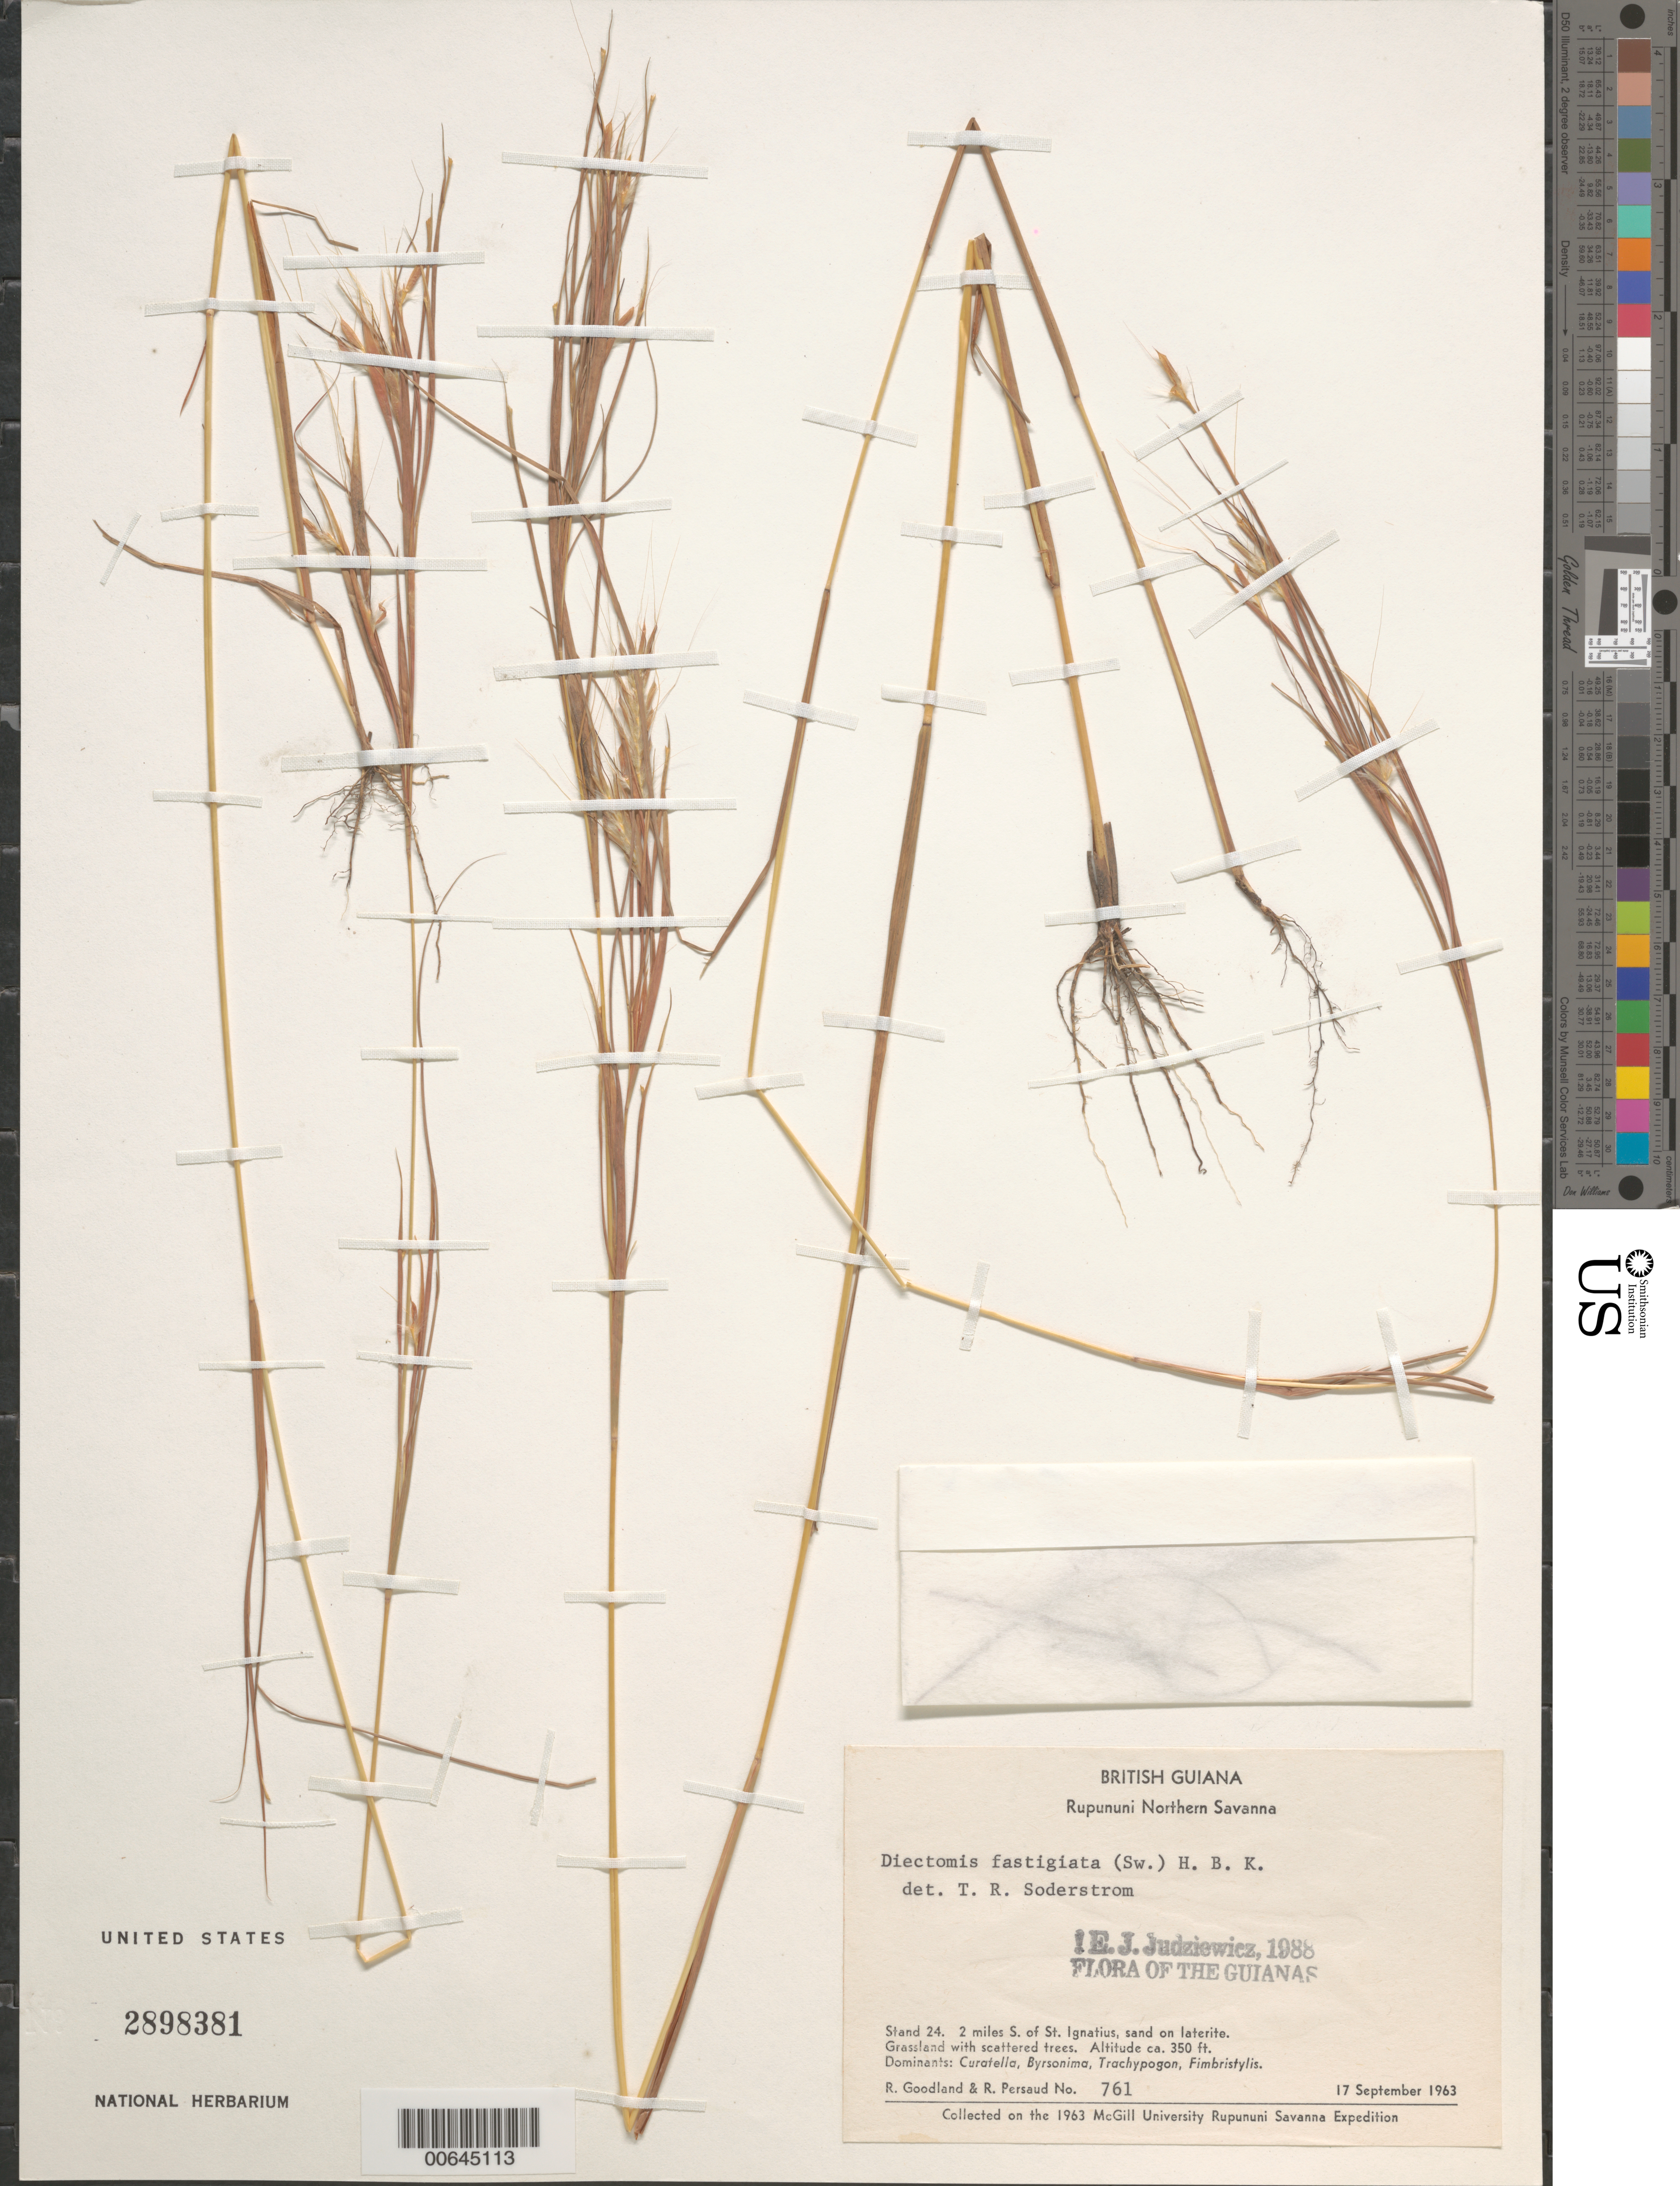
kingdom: Plantae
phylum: Tracheophyta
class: Liliopsida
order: Poales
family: Poaceae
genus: Andropogon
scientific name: Andropogon fastigiatus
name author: Sw.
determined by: Judziewicz, E. J.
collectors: R. Goodland & R. Persaud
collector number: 761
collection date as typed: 17-Sep-63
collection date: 1963-09-17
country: Guyana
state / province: U. Takutu-U. Essequibo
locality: Rupununi Northern Savanna, St. Ignatius, 2 mi. S of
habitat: Sand on laterite. Grassland with scattered trees. Dominants: Curatella, Byrsonima, Trachypogon, Fimbristylis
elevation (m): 107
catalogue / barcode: US 2898381